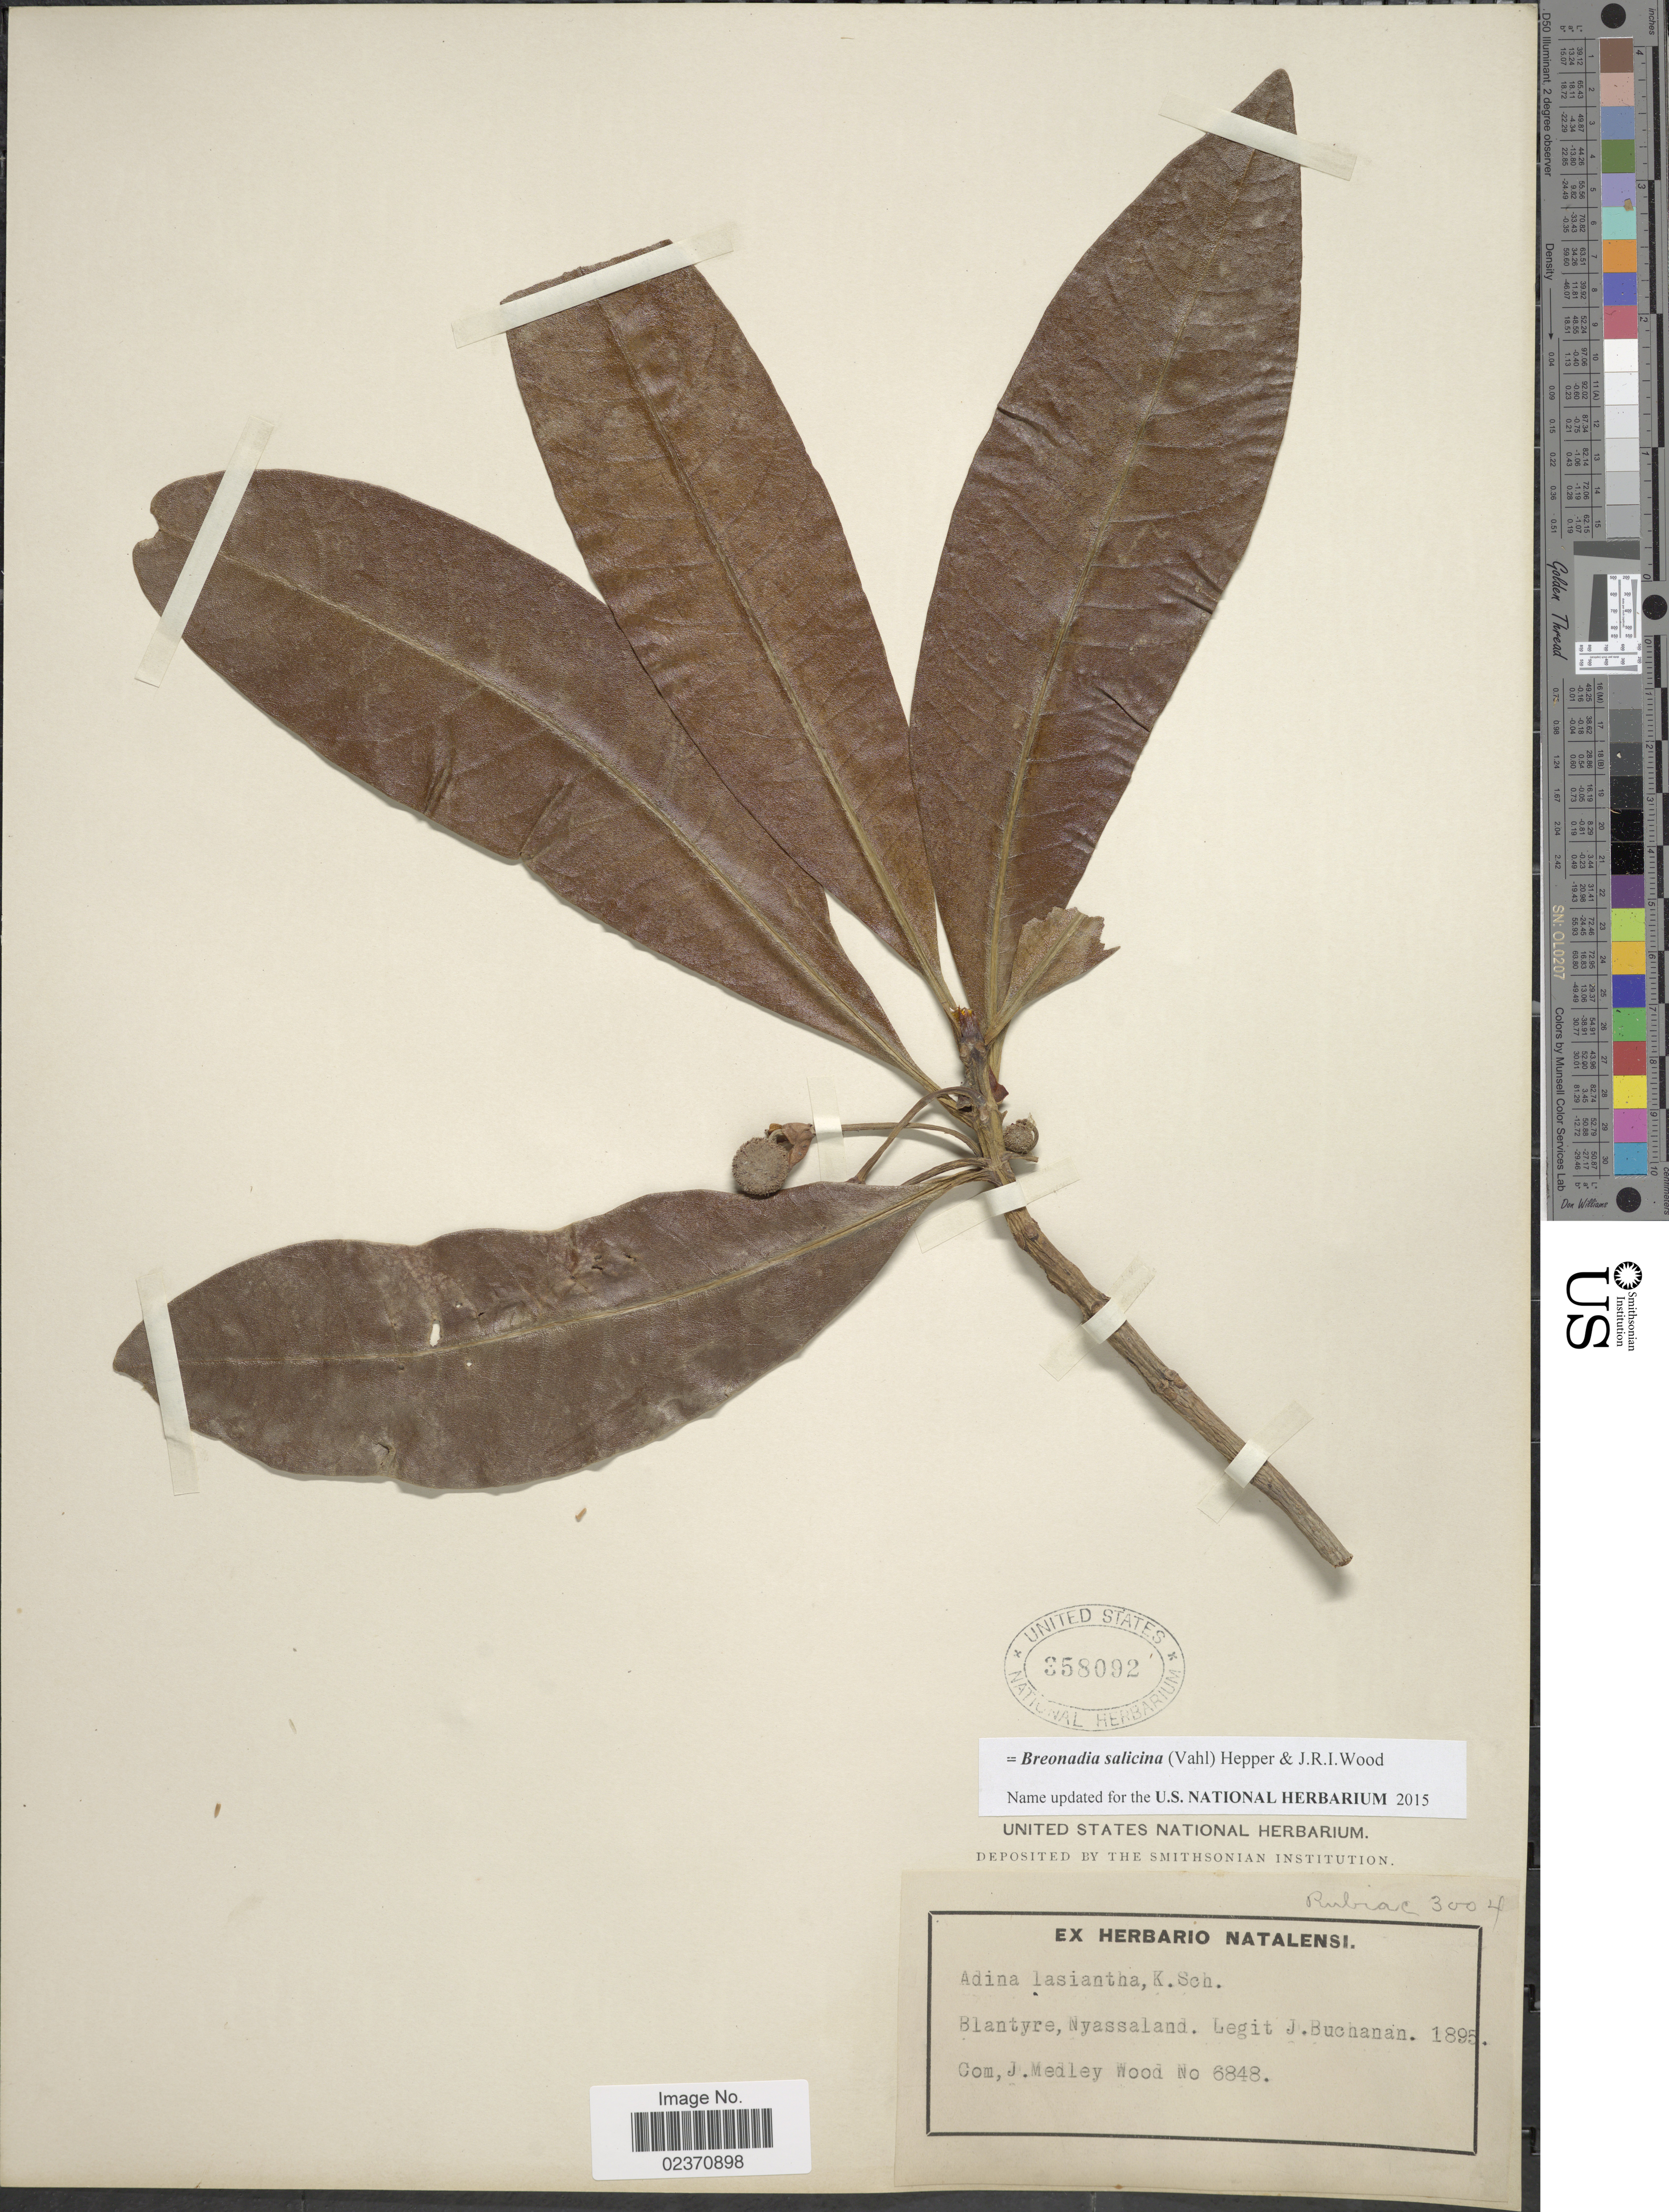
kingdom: Plantae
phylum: Tracheophyta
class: Magnoliopsida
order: Gentianales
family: Rubiaceae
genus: Breonadia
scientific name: Breonadia salicinia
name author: (Vahl) Hepper & J.R.I. Wood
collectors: J. Buchanan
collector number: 6848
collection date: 1895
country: Malawi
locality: Blantyre, Nyassaland.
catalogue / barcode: US 358092